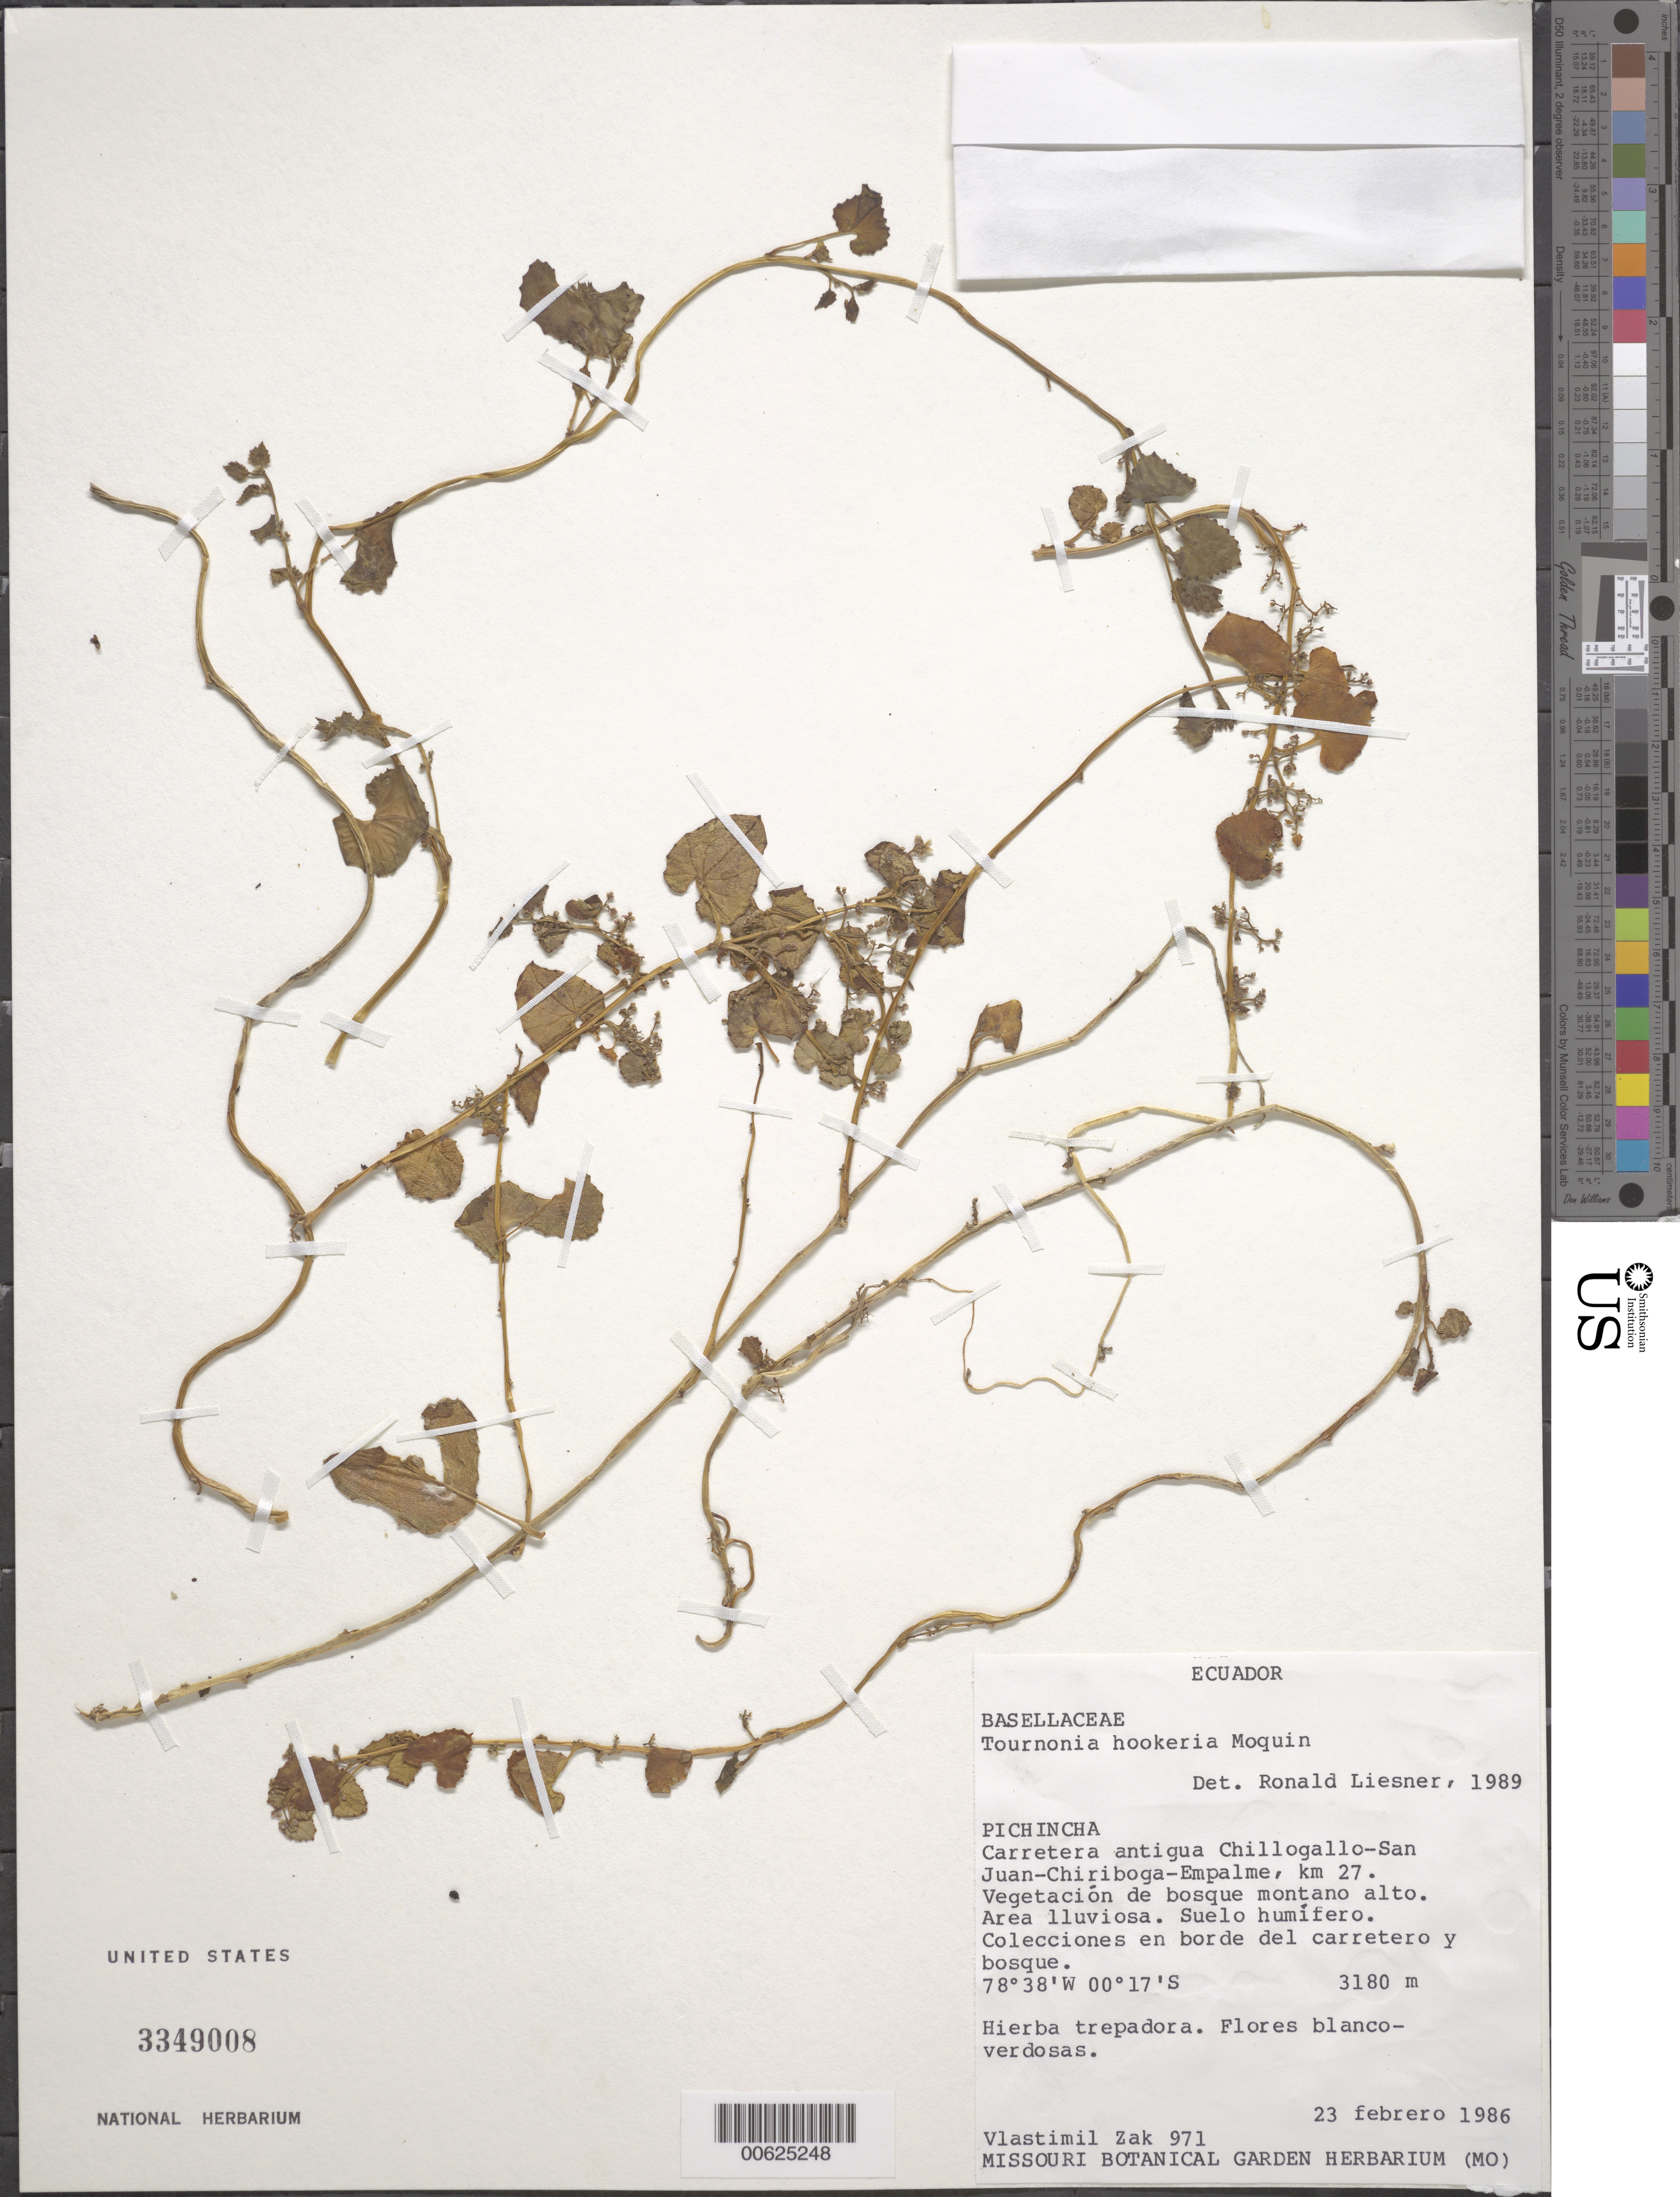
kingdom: Plantae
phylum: Tracheophyta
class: Magnoliopsida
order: Caryophyllales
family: Basellaceae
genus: Tournonia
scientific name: Tournonia hookeriana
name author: Moq.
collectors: V. Zak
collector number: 971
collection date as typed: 23 Feb 1986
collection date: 1986-02-23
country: Ecuador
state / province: Pichincha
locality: Carretera antigua chillogallo - San Juan - chiriboga - empalme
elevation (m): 3180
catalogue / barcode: US 3349008